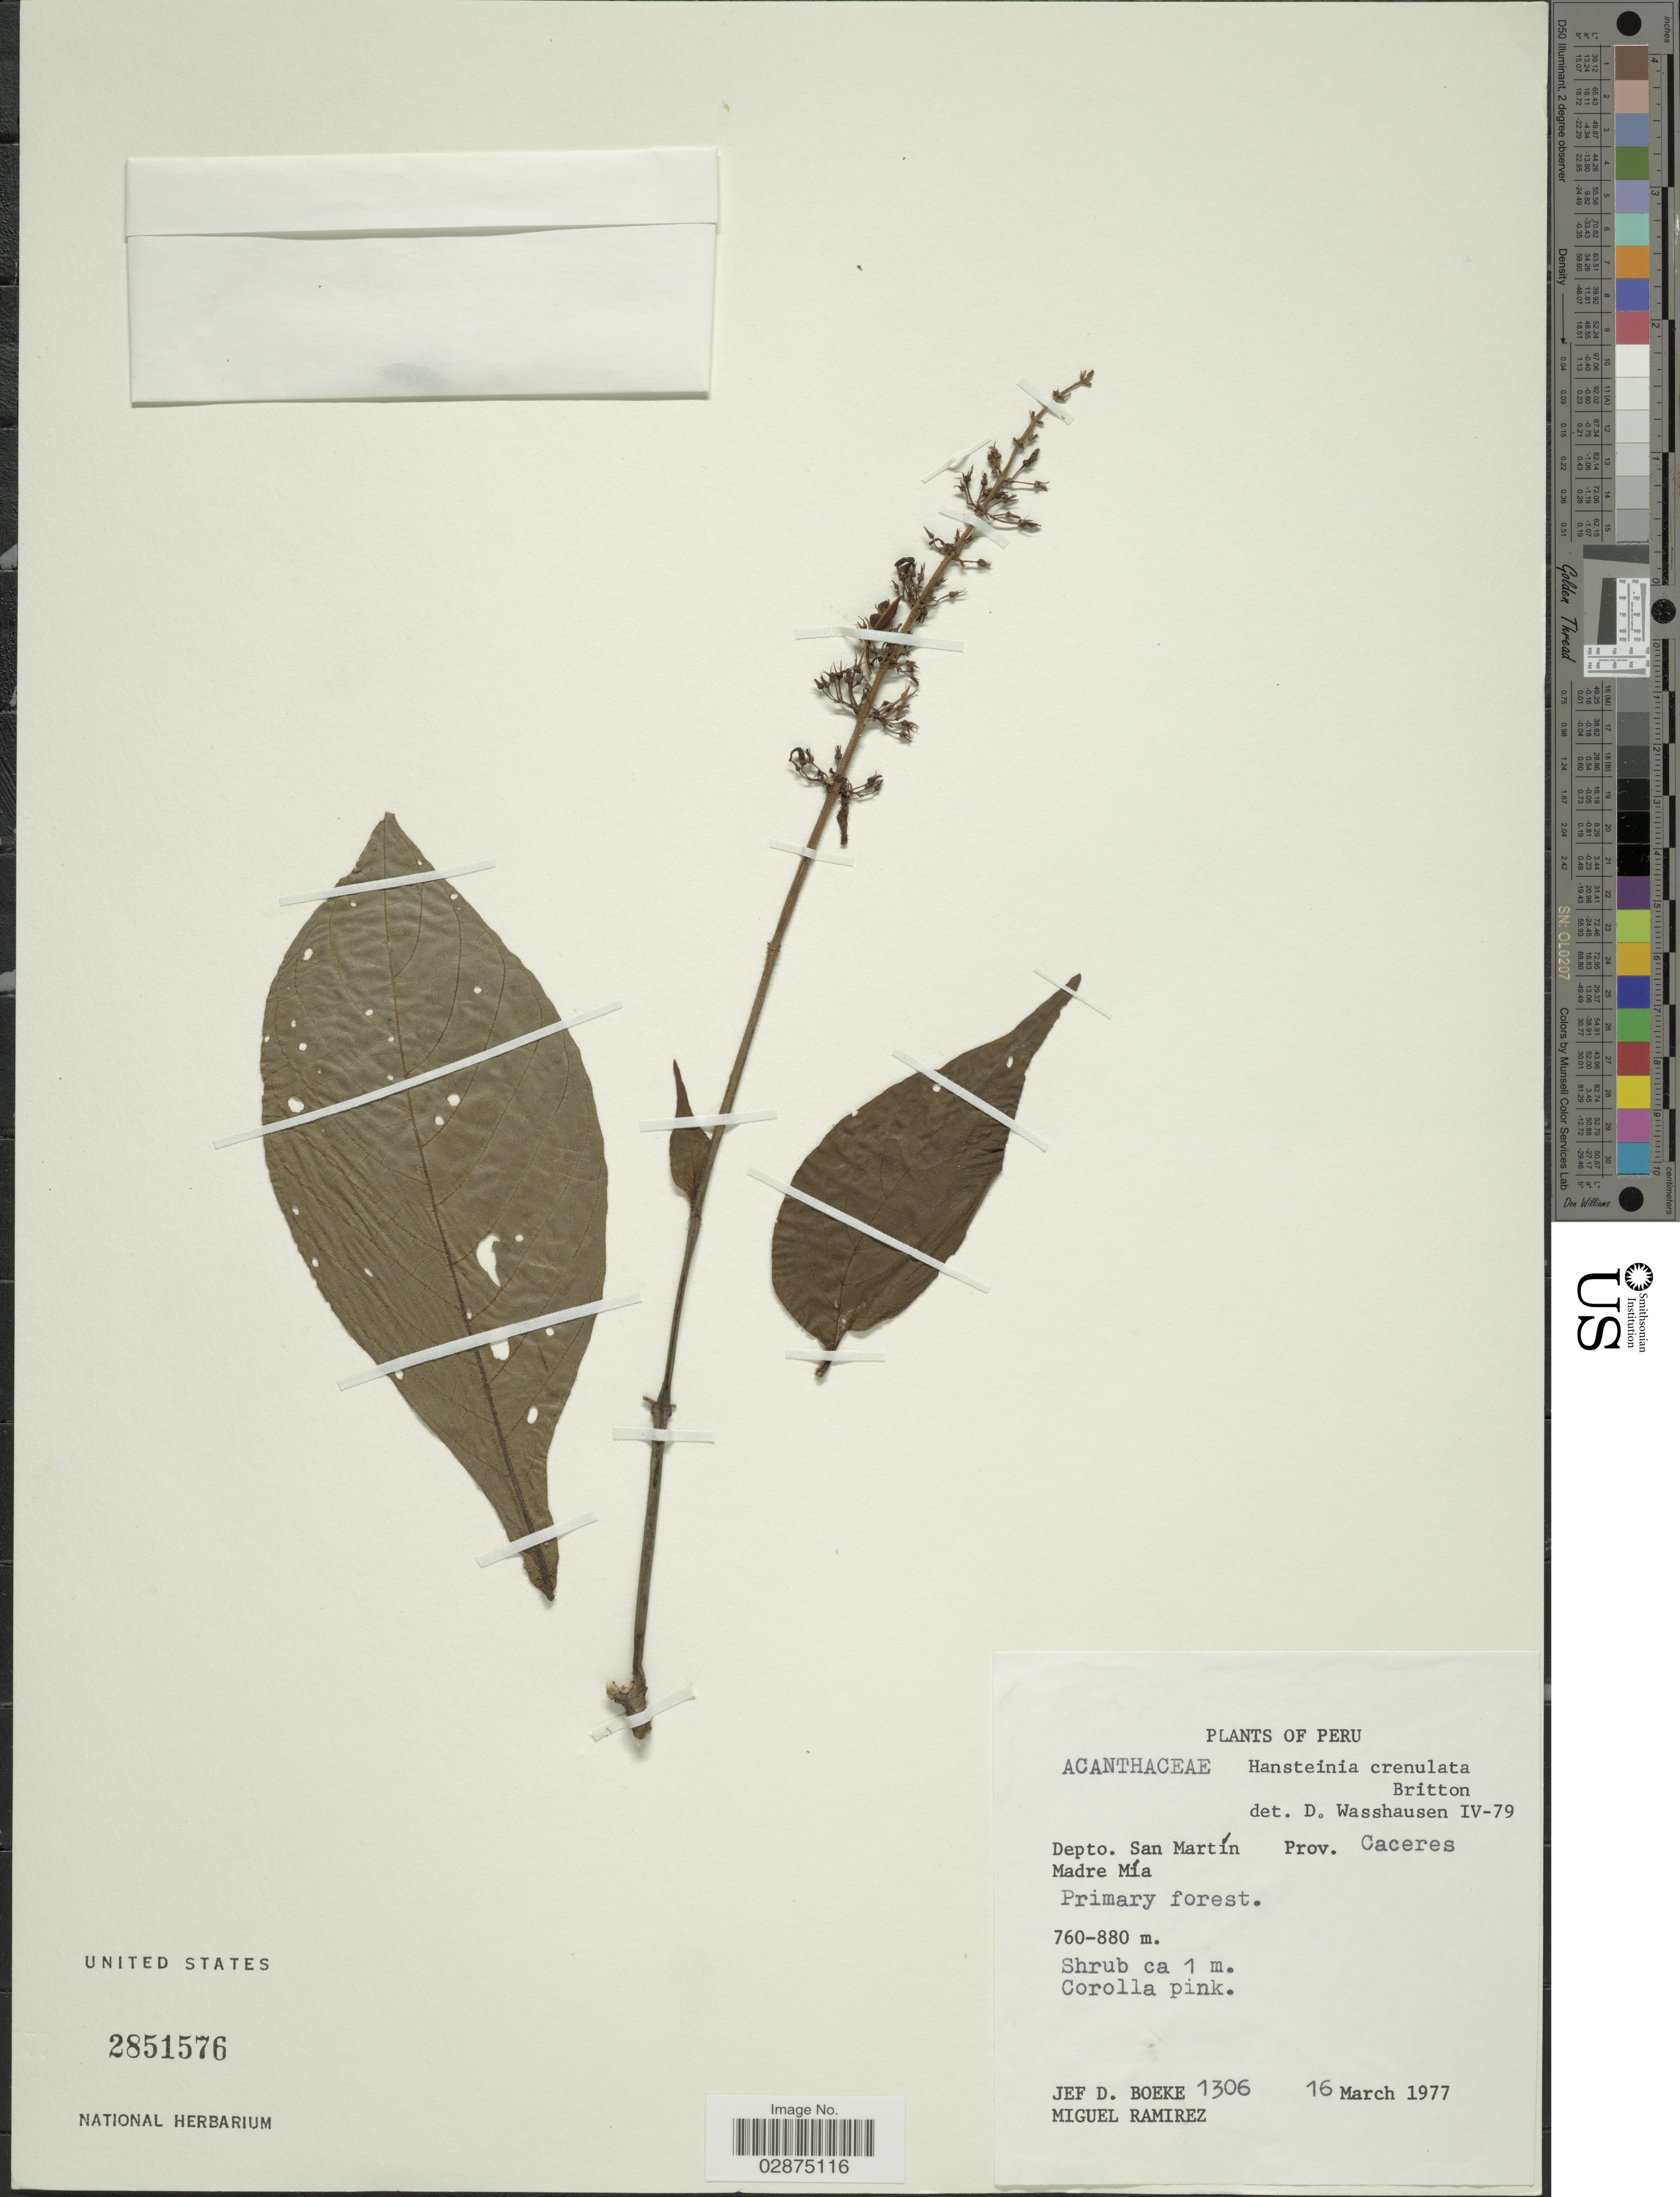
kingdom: Plantae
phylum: Tracheophyta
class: Magnoliopsida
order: Lamiales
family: Acanthaceae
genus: Hansteinia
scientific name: Hansteinia crenulata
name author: Britton ex Rusby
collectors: J. Boeke & M. Ramirez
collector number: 1306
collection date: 1977-03-16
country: Peru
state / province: San Martín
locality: Depto. San Martín. Prov. Caceres. Madre Mía.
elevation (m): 760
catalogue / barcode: US 2851576